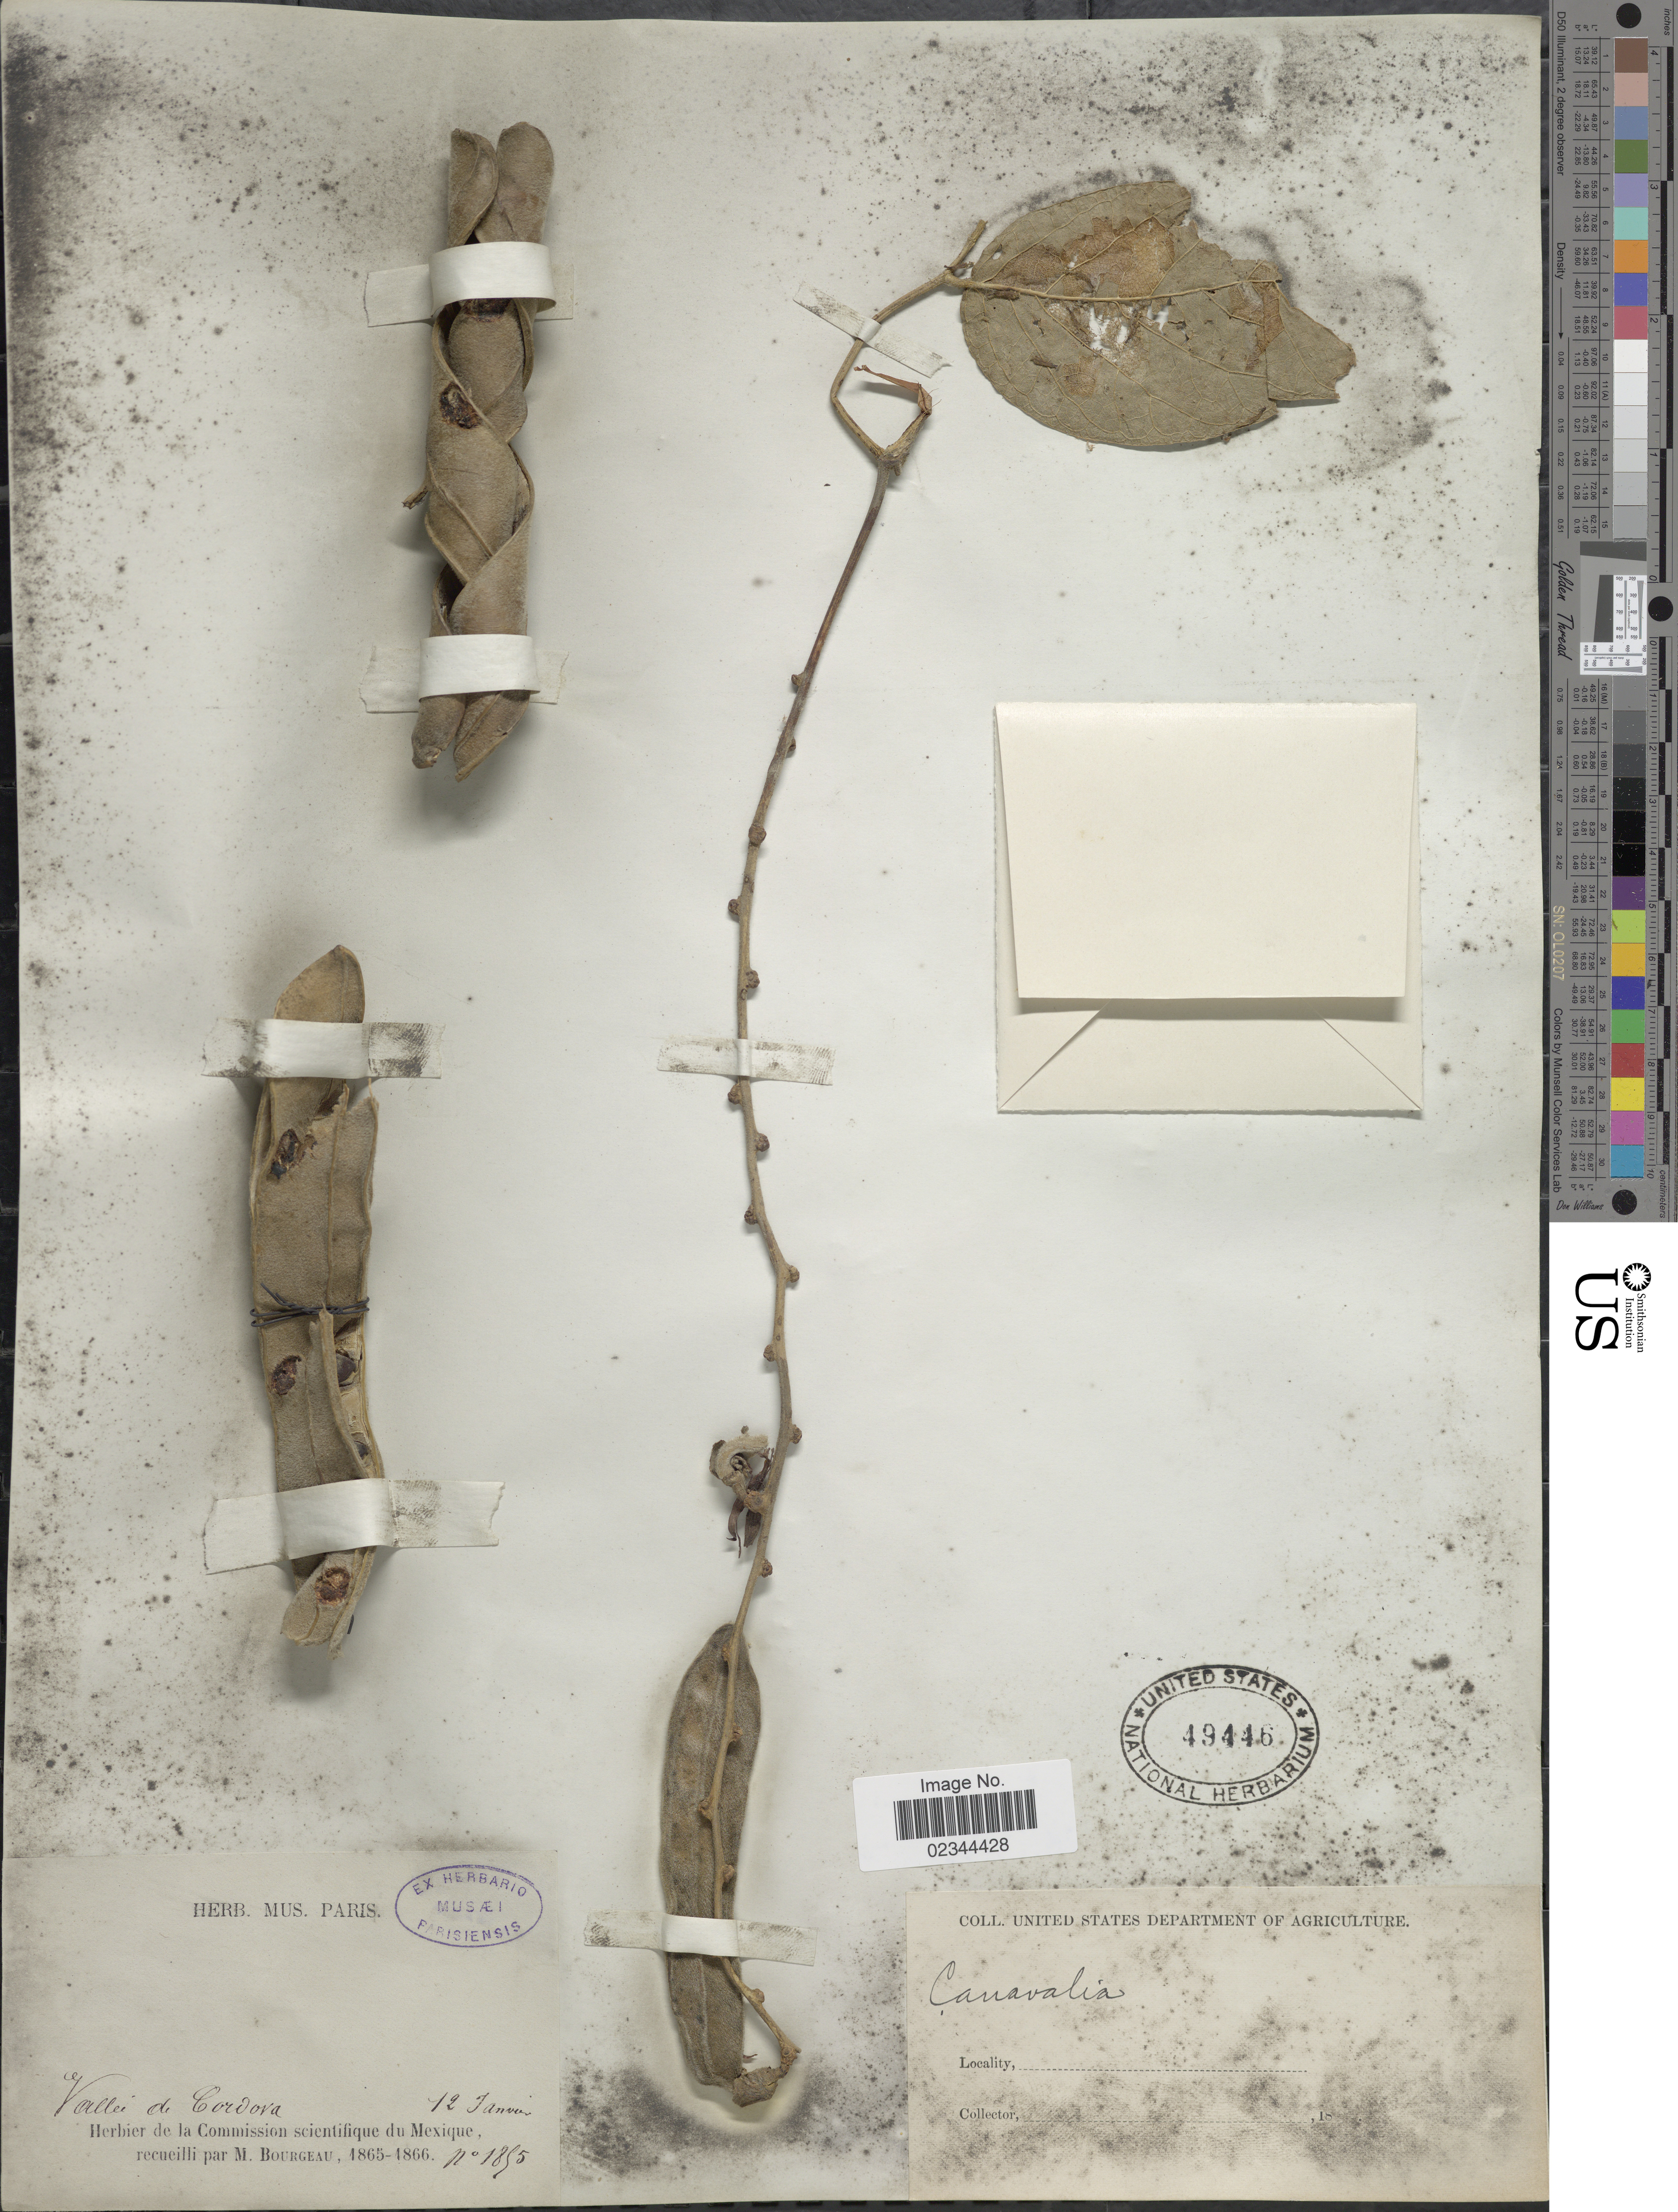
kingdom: Plantae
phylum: Tracheophyta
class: Magnoliopsida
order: Fabales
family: Fabaceae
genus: Canavalia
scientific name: Canavalia villosa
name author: Benth.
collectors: M. Bourgeau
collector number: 1895*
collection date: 1865-01-12/1866-01-12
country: Mexico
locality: Mexique, Vallei de Cordova.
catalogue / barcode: US 49446